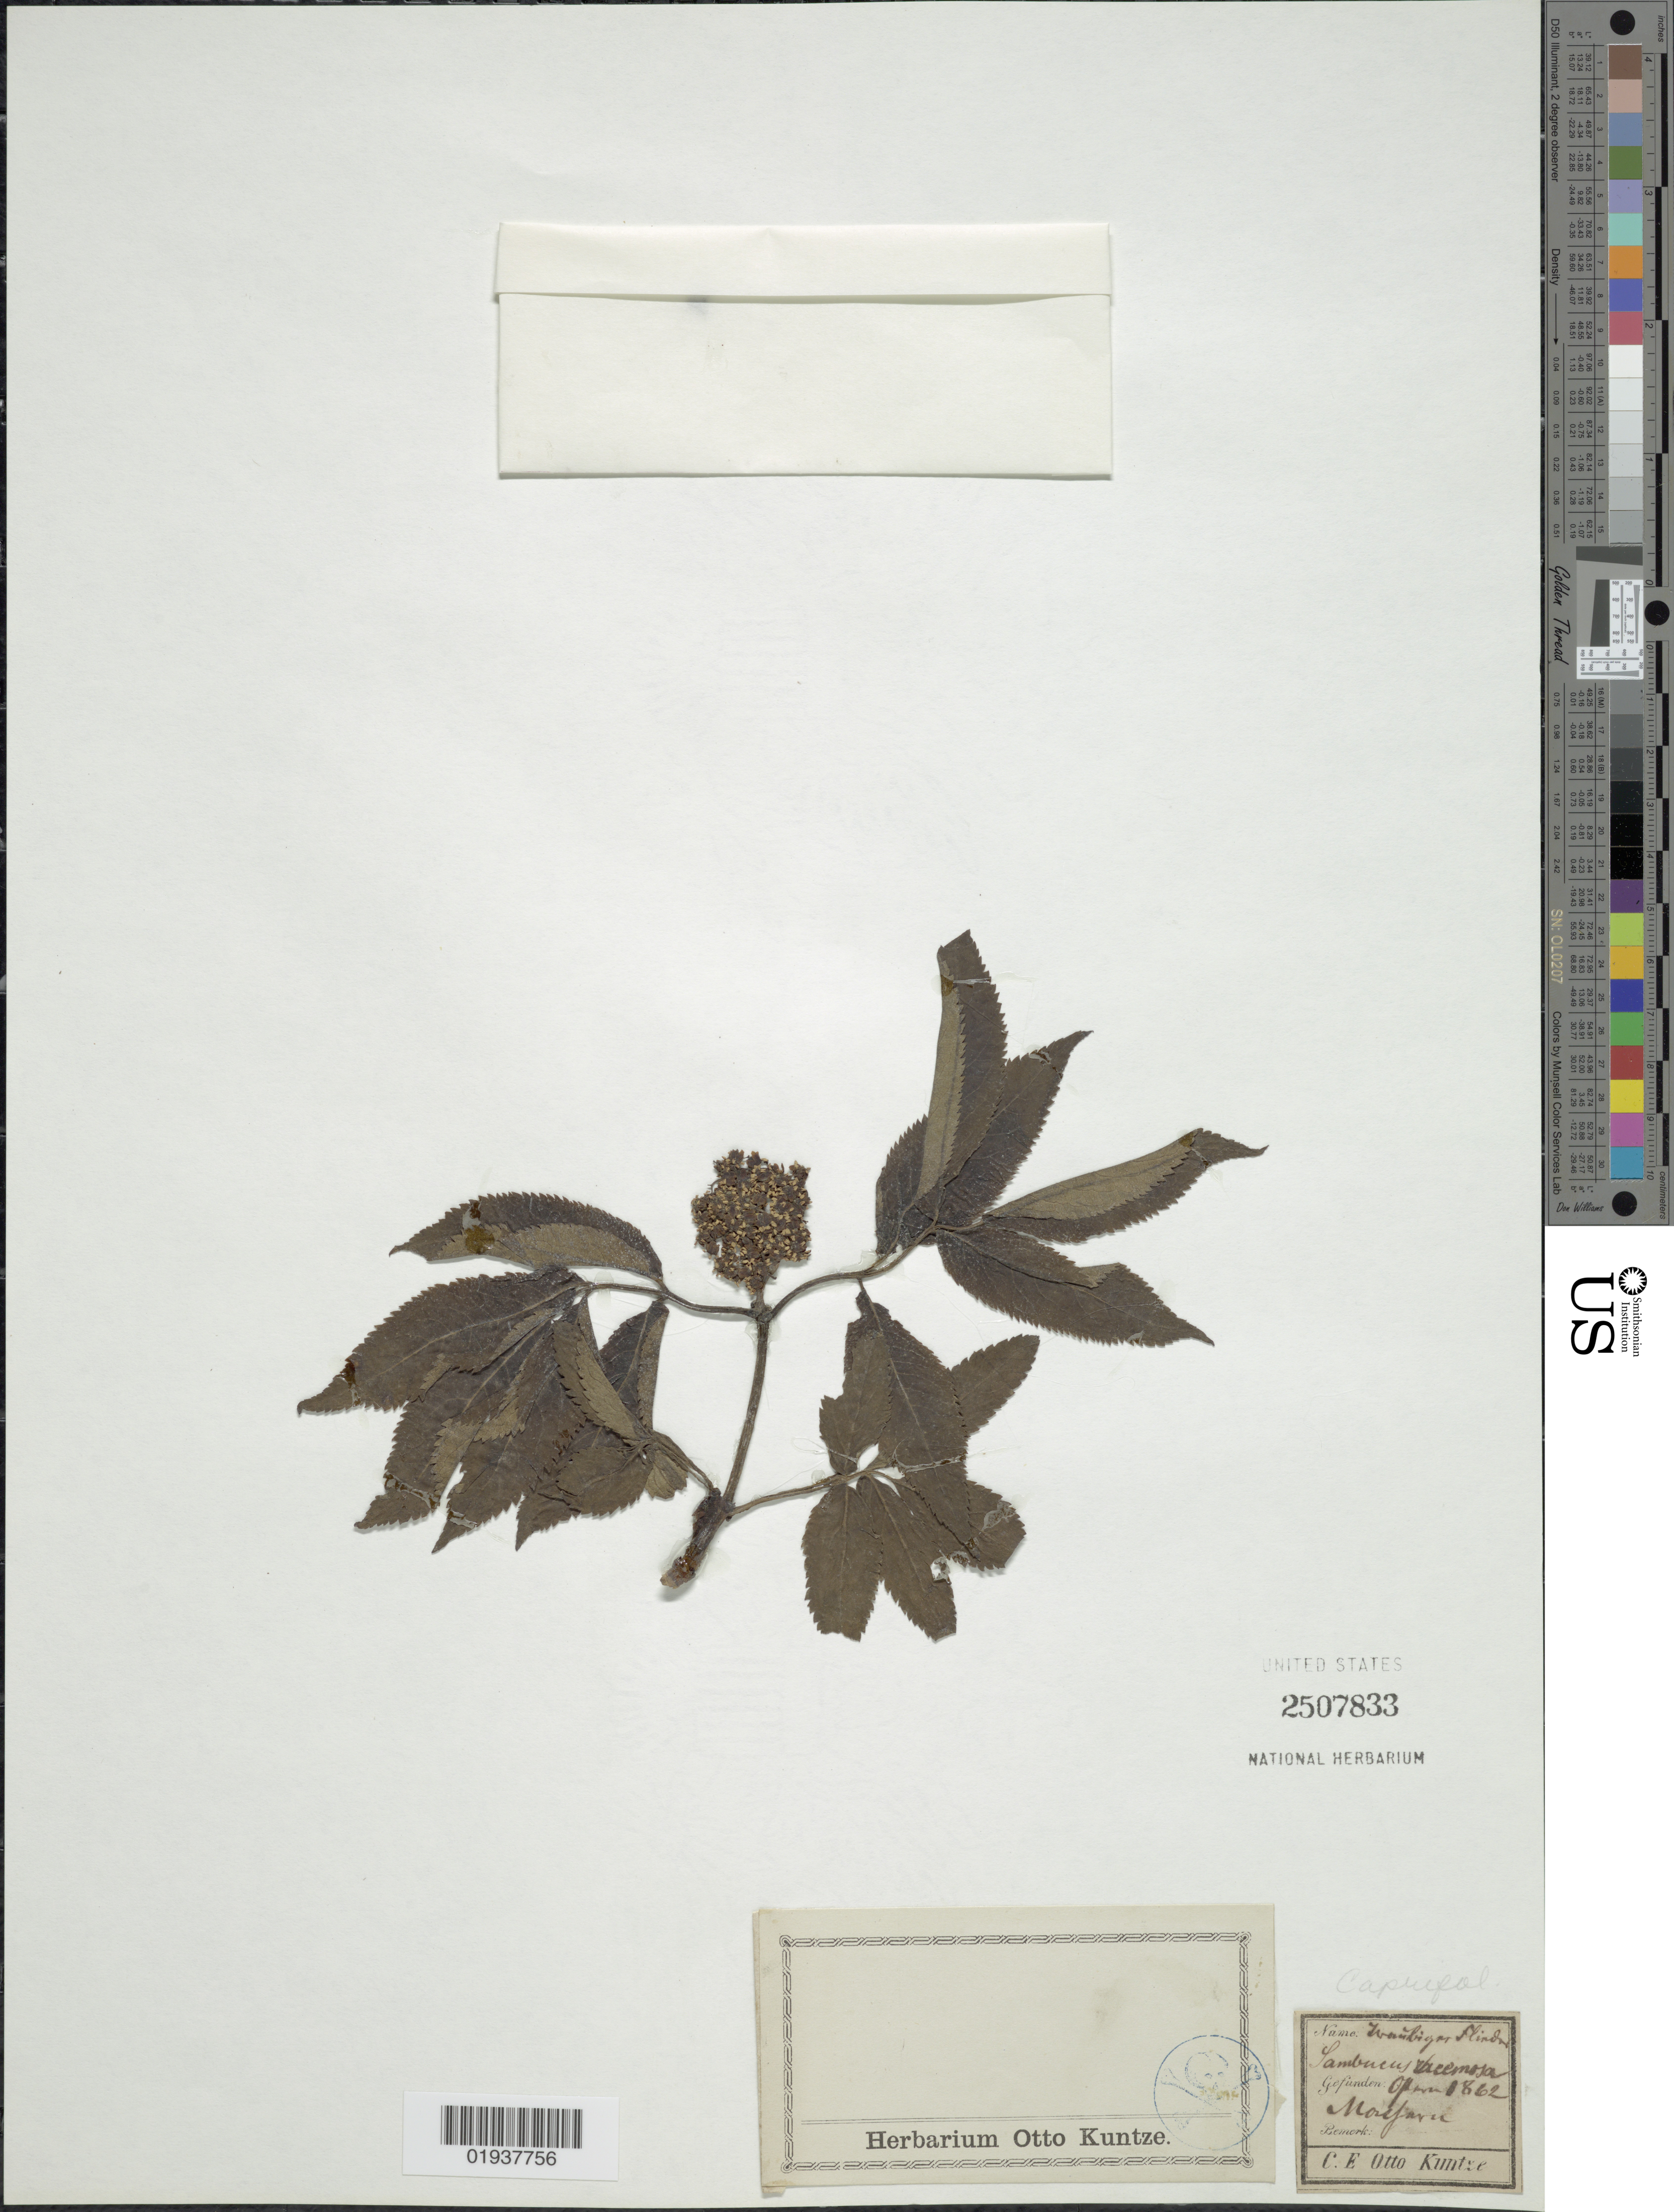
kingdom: Plantae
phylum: Tracheophyta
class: Magnoliopsida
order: Dipsacales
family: Viburnaceae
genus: Sambucus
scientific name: Sambucus racemosa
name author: L.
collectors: C.E.O. Kuntze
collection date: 1862-10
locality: Morefarm [interpreted]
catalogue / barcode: US 2507833